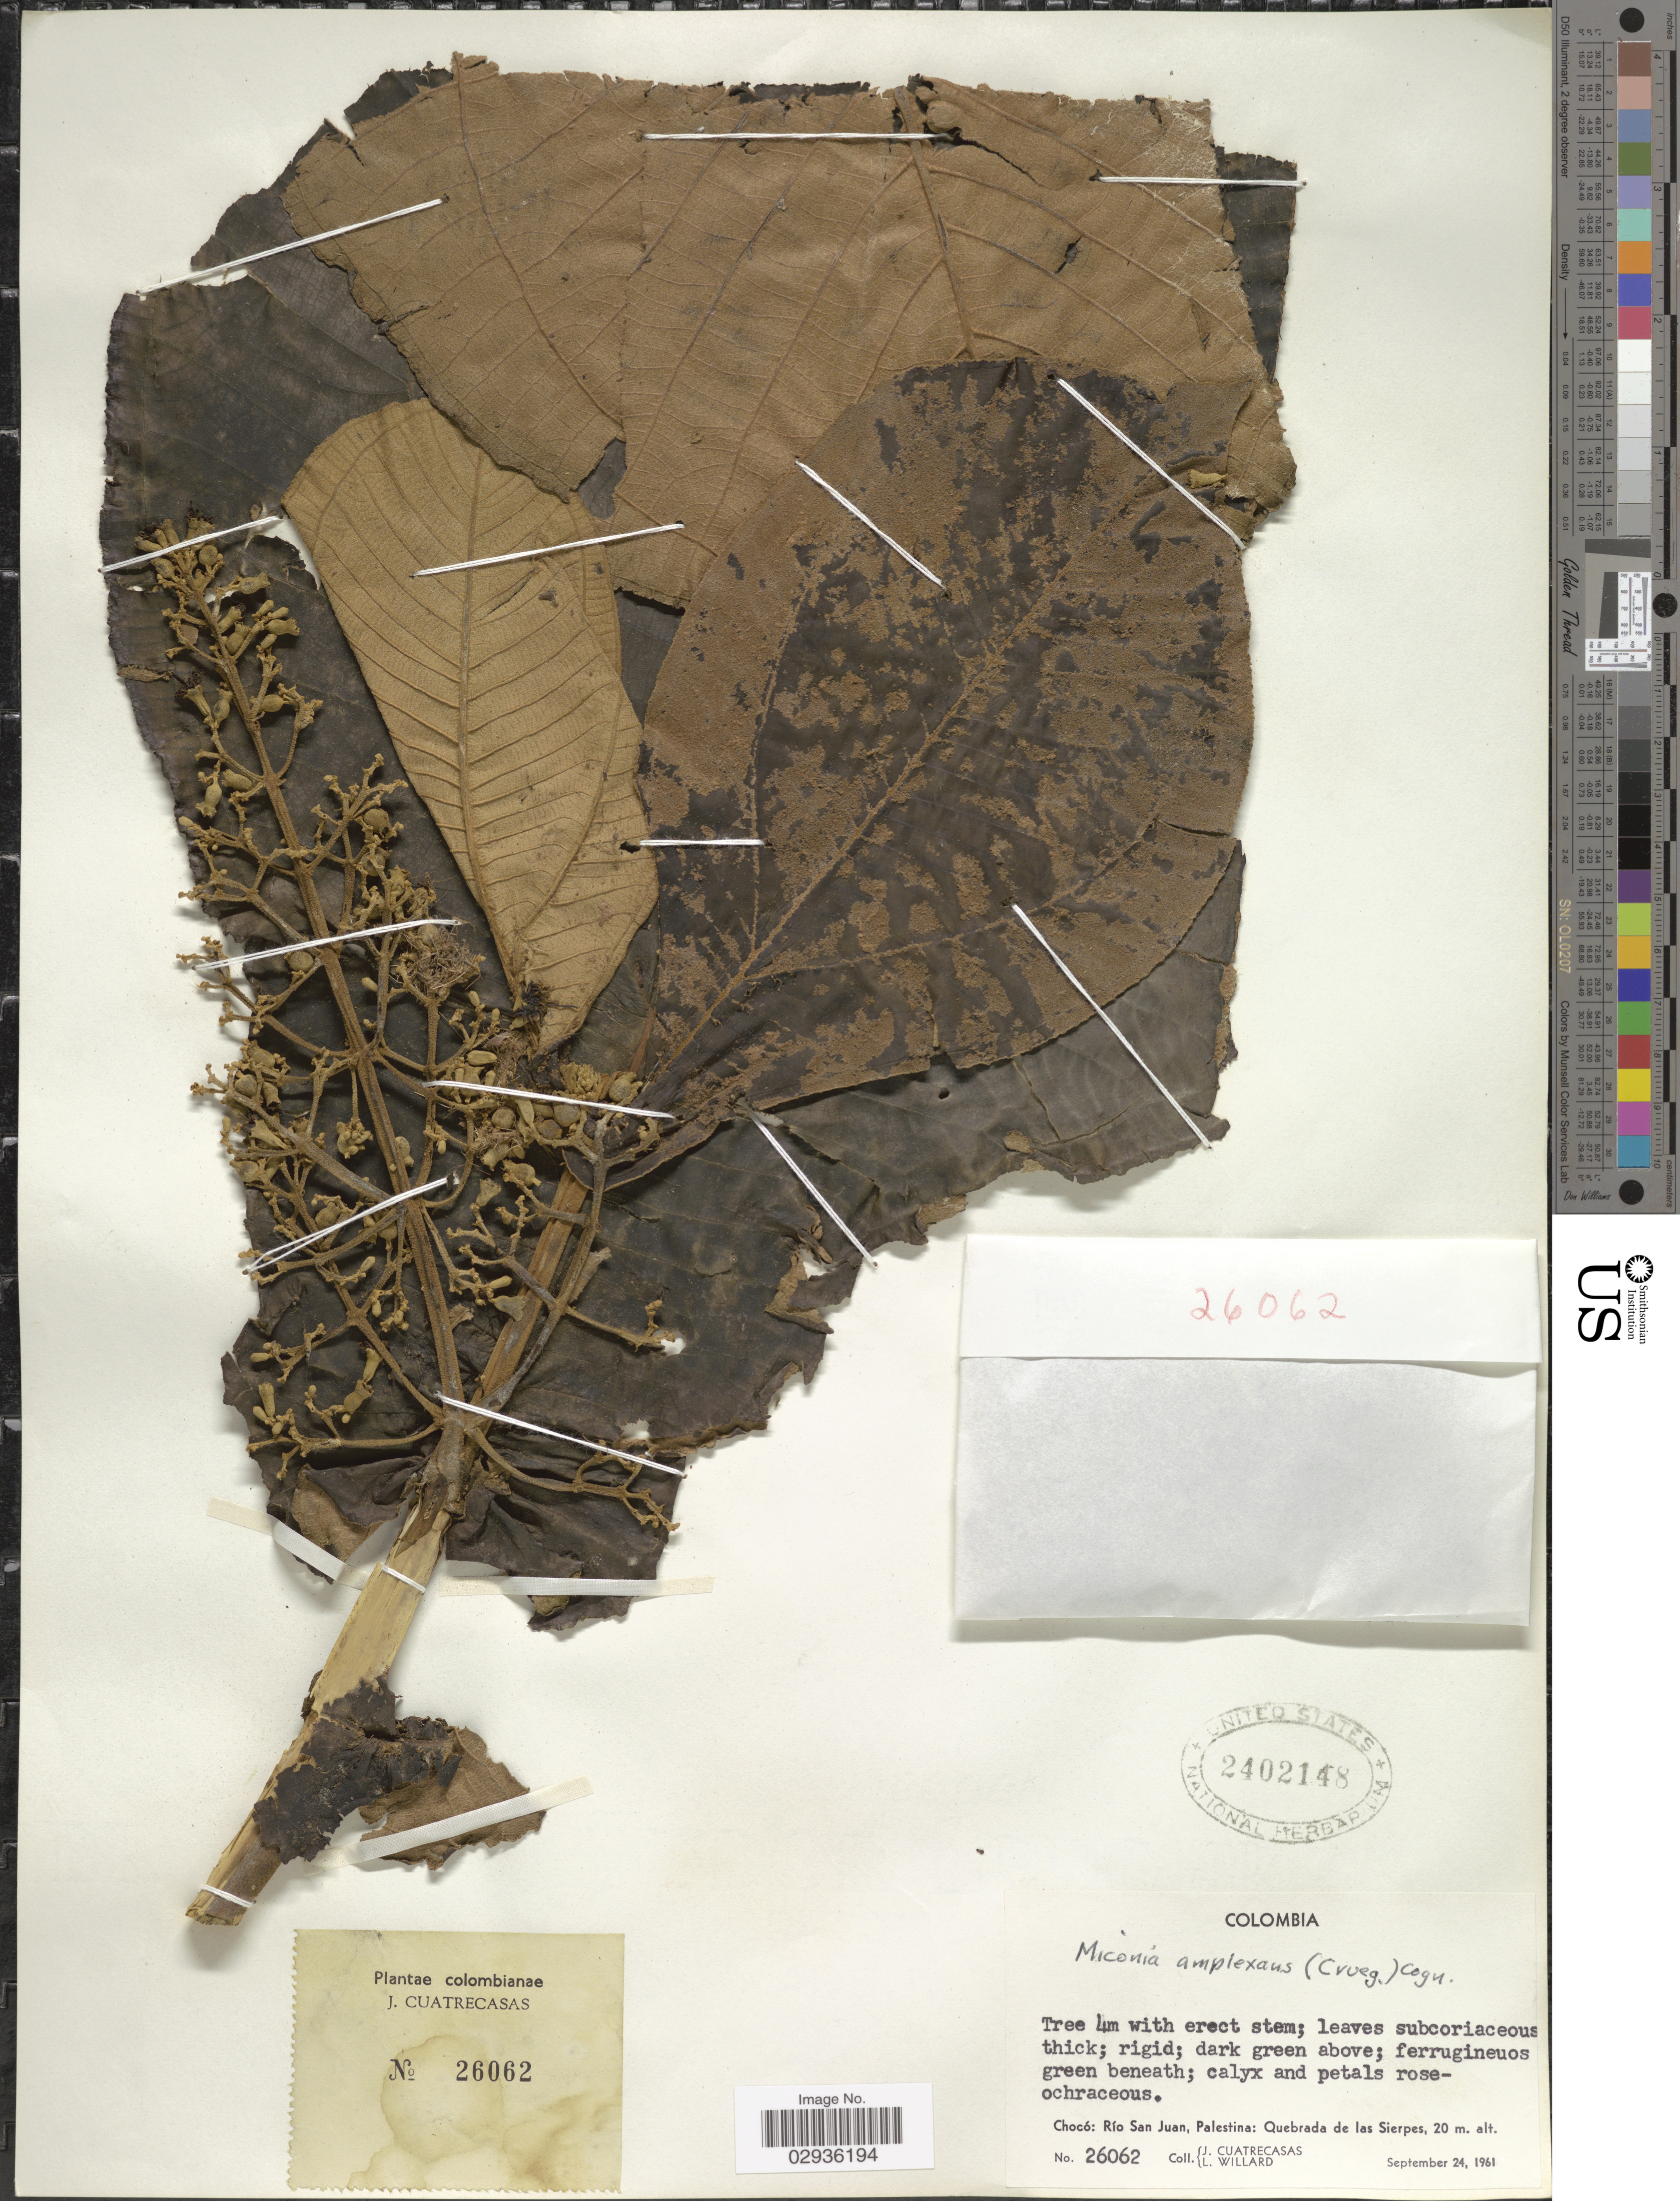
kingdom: Plantae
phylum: Tracheophyta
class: Magnoliopsida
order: Myrtales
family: Melastomataceae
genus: Miconia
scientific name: Miconia amplexans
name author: (Crueg.) Cogn.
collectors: J. Cuatrecasas & L. Willard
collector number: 26062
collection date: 1961-09-24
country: Colombia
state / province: Chocó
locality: Río San Juan, Palestina: Quebrada de las Sierpes.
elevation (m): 20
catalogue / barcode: US 2402148